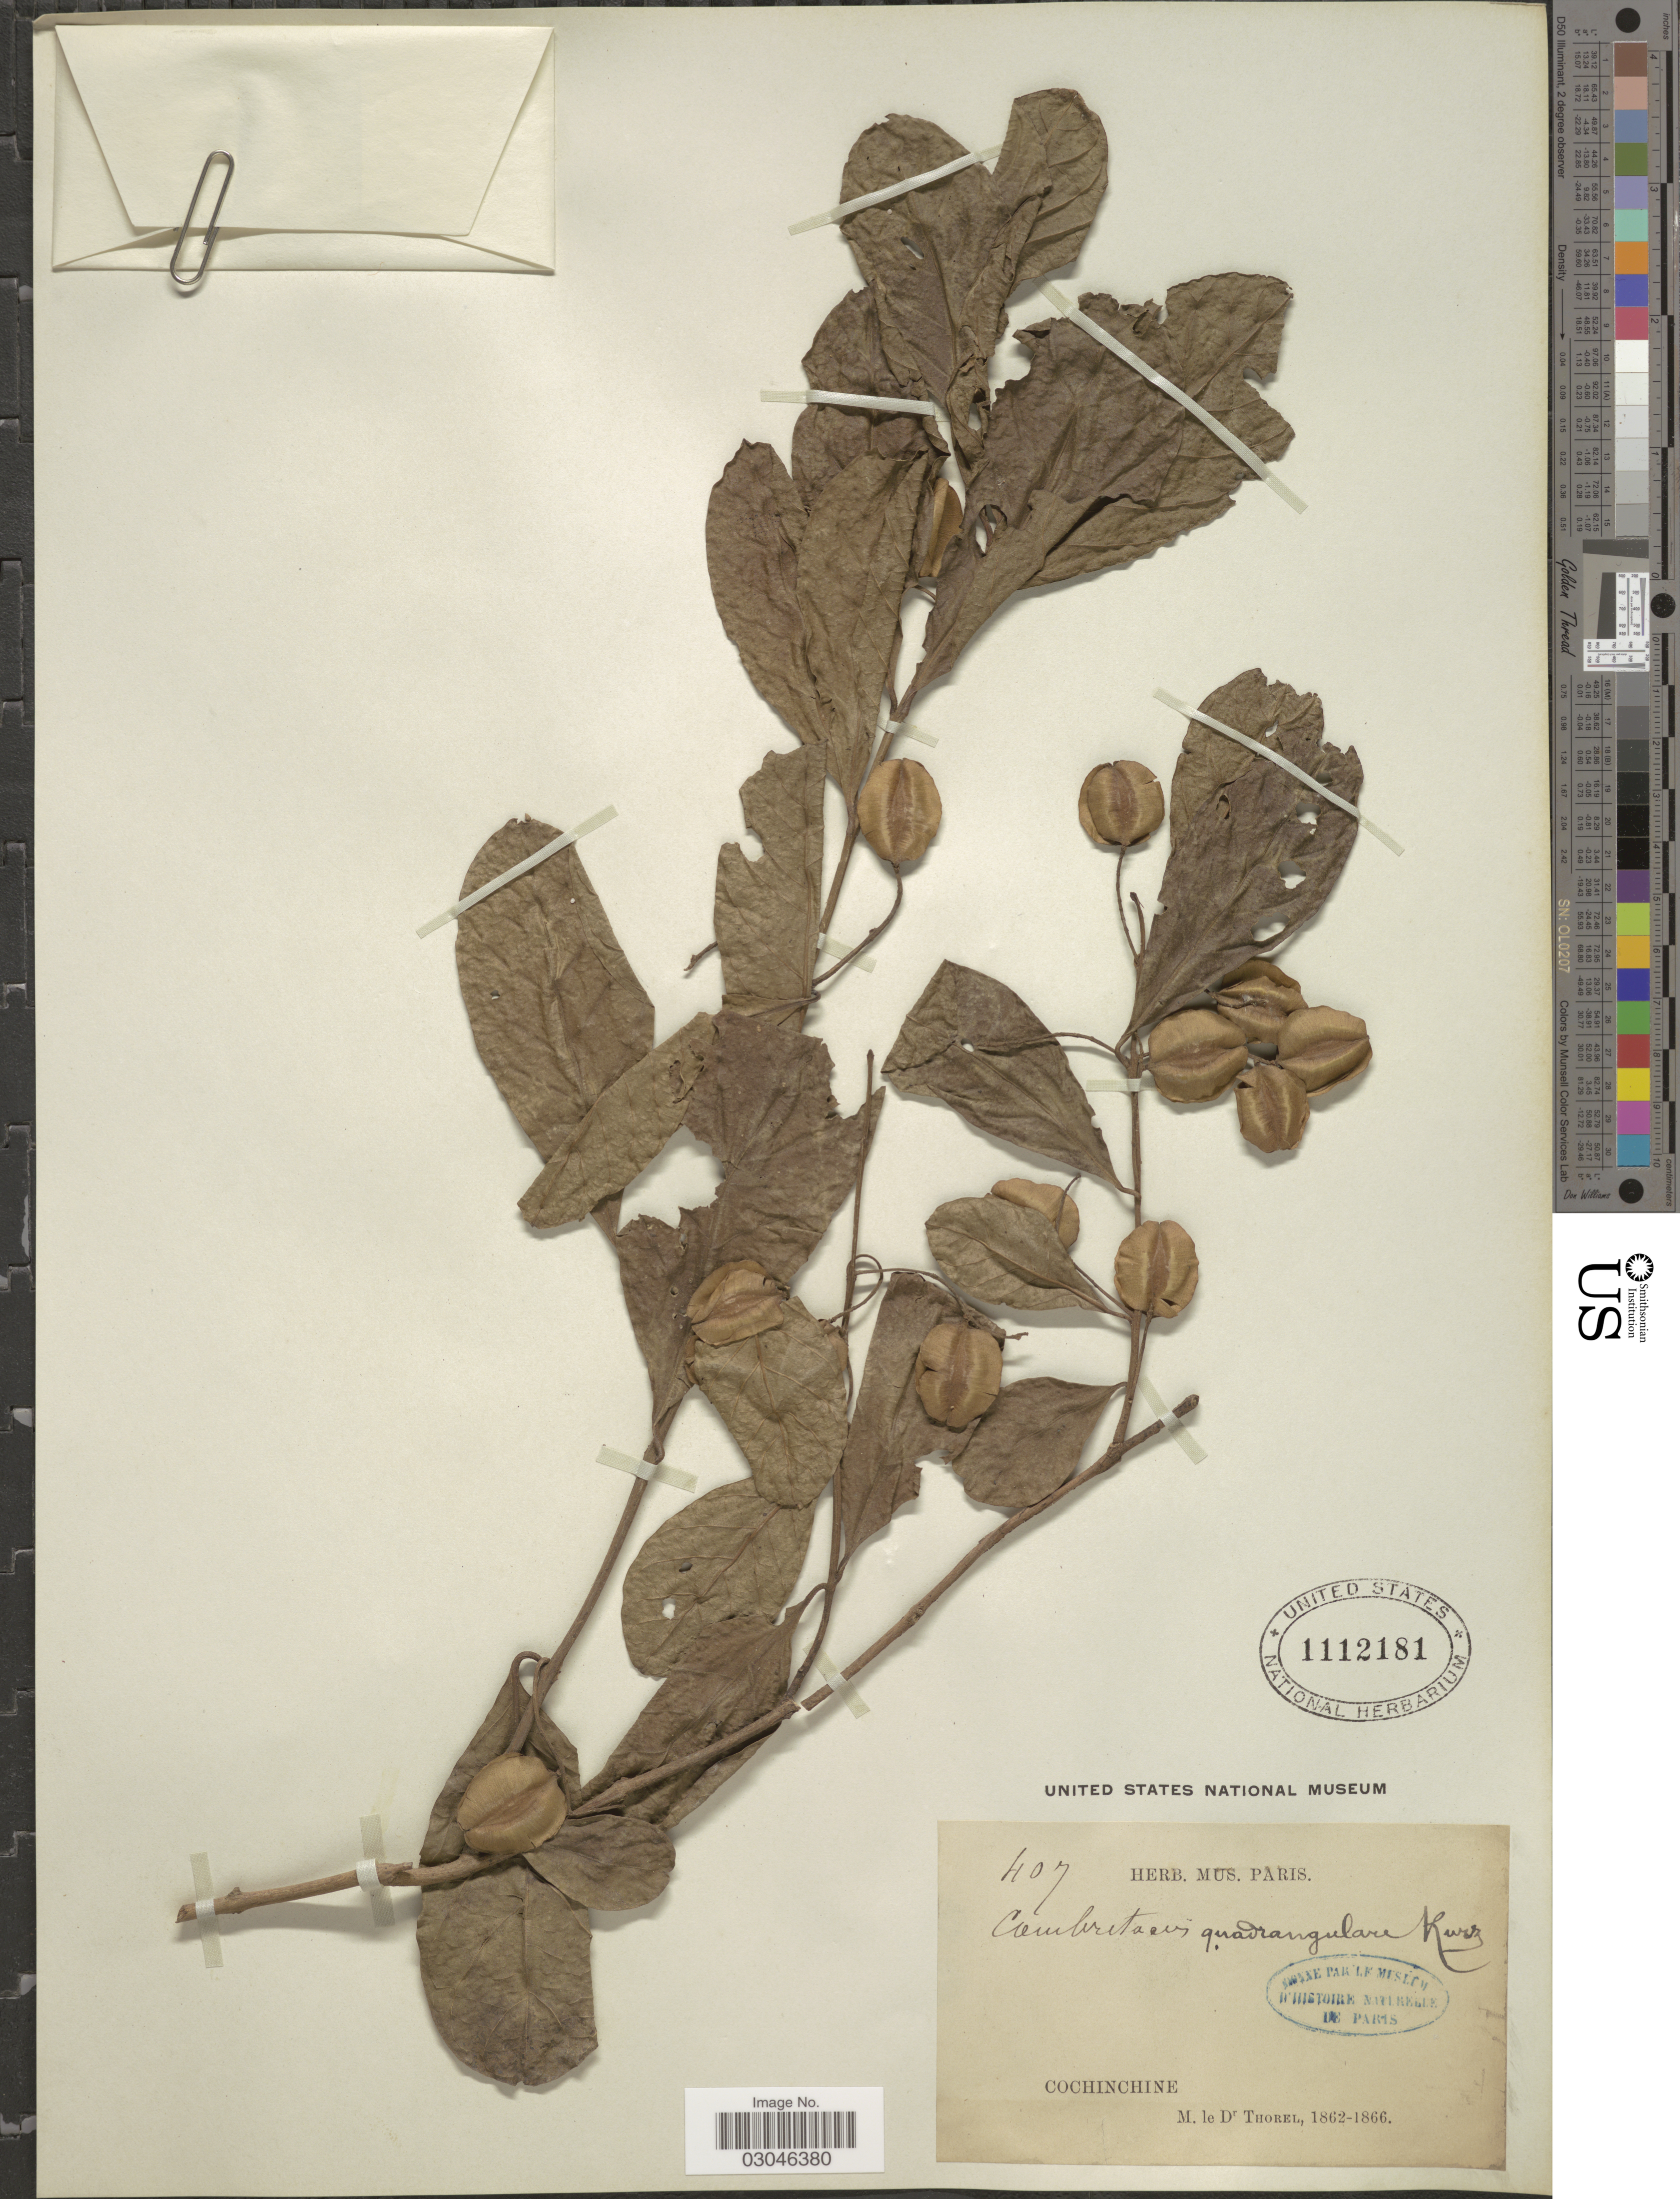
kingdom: Plantae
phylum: Tracheophyta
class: Magnoliopsida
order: Myrtales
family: Combretaceae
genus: Combretum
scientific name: Combretum quadrangulare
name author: Kurz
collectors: Thorel, M. "M. [=Monsieur] Thorel" DO NOT USE (error for C. Thorel)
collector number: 407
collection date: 1862/1866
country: Vietnam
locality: Cochinchine.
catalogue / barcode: US 1112181